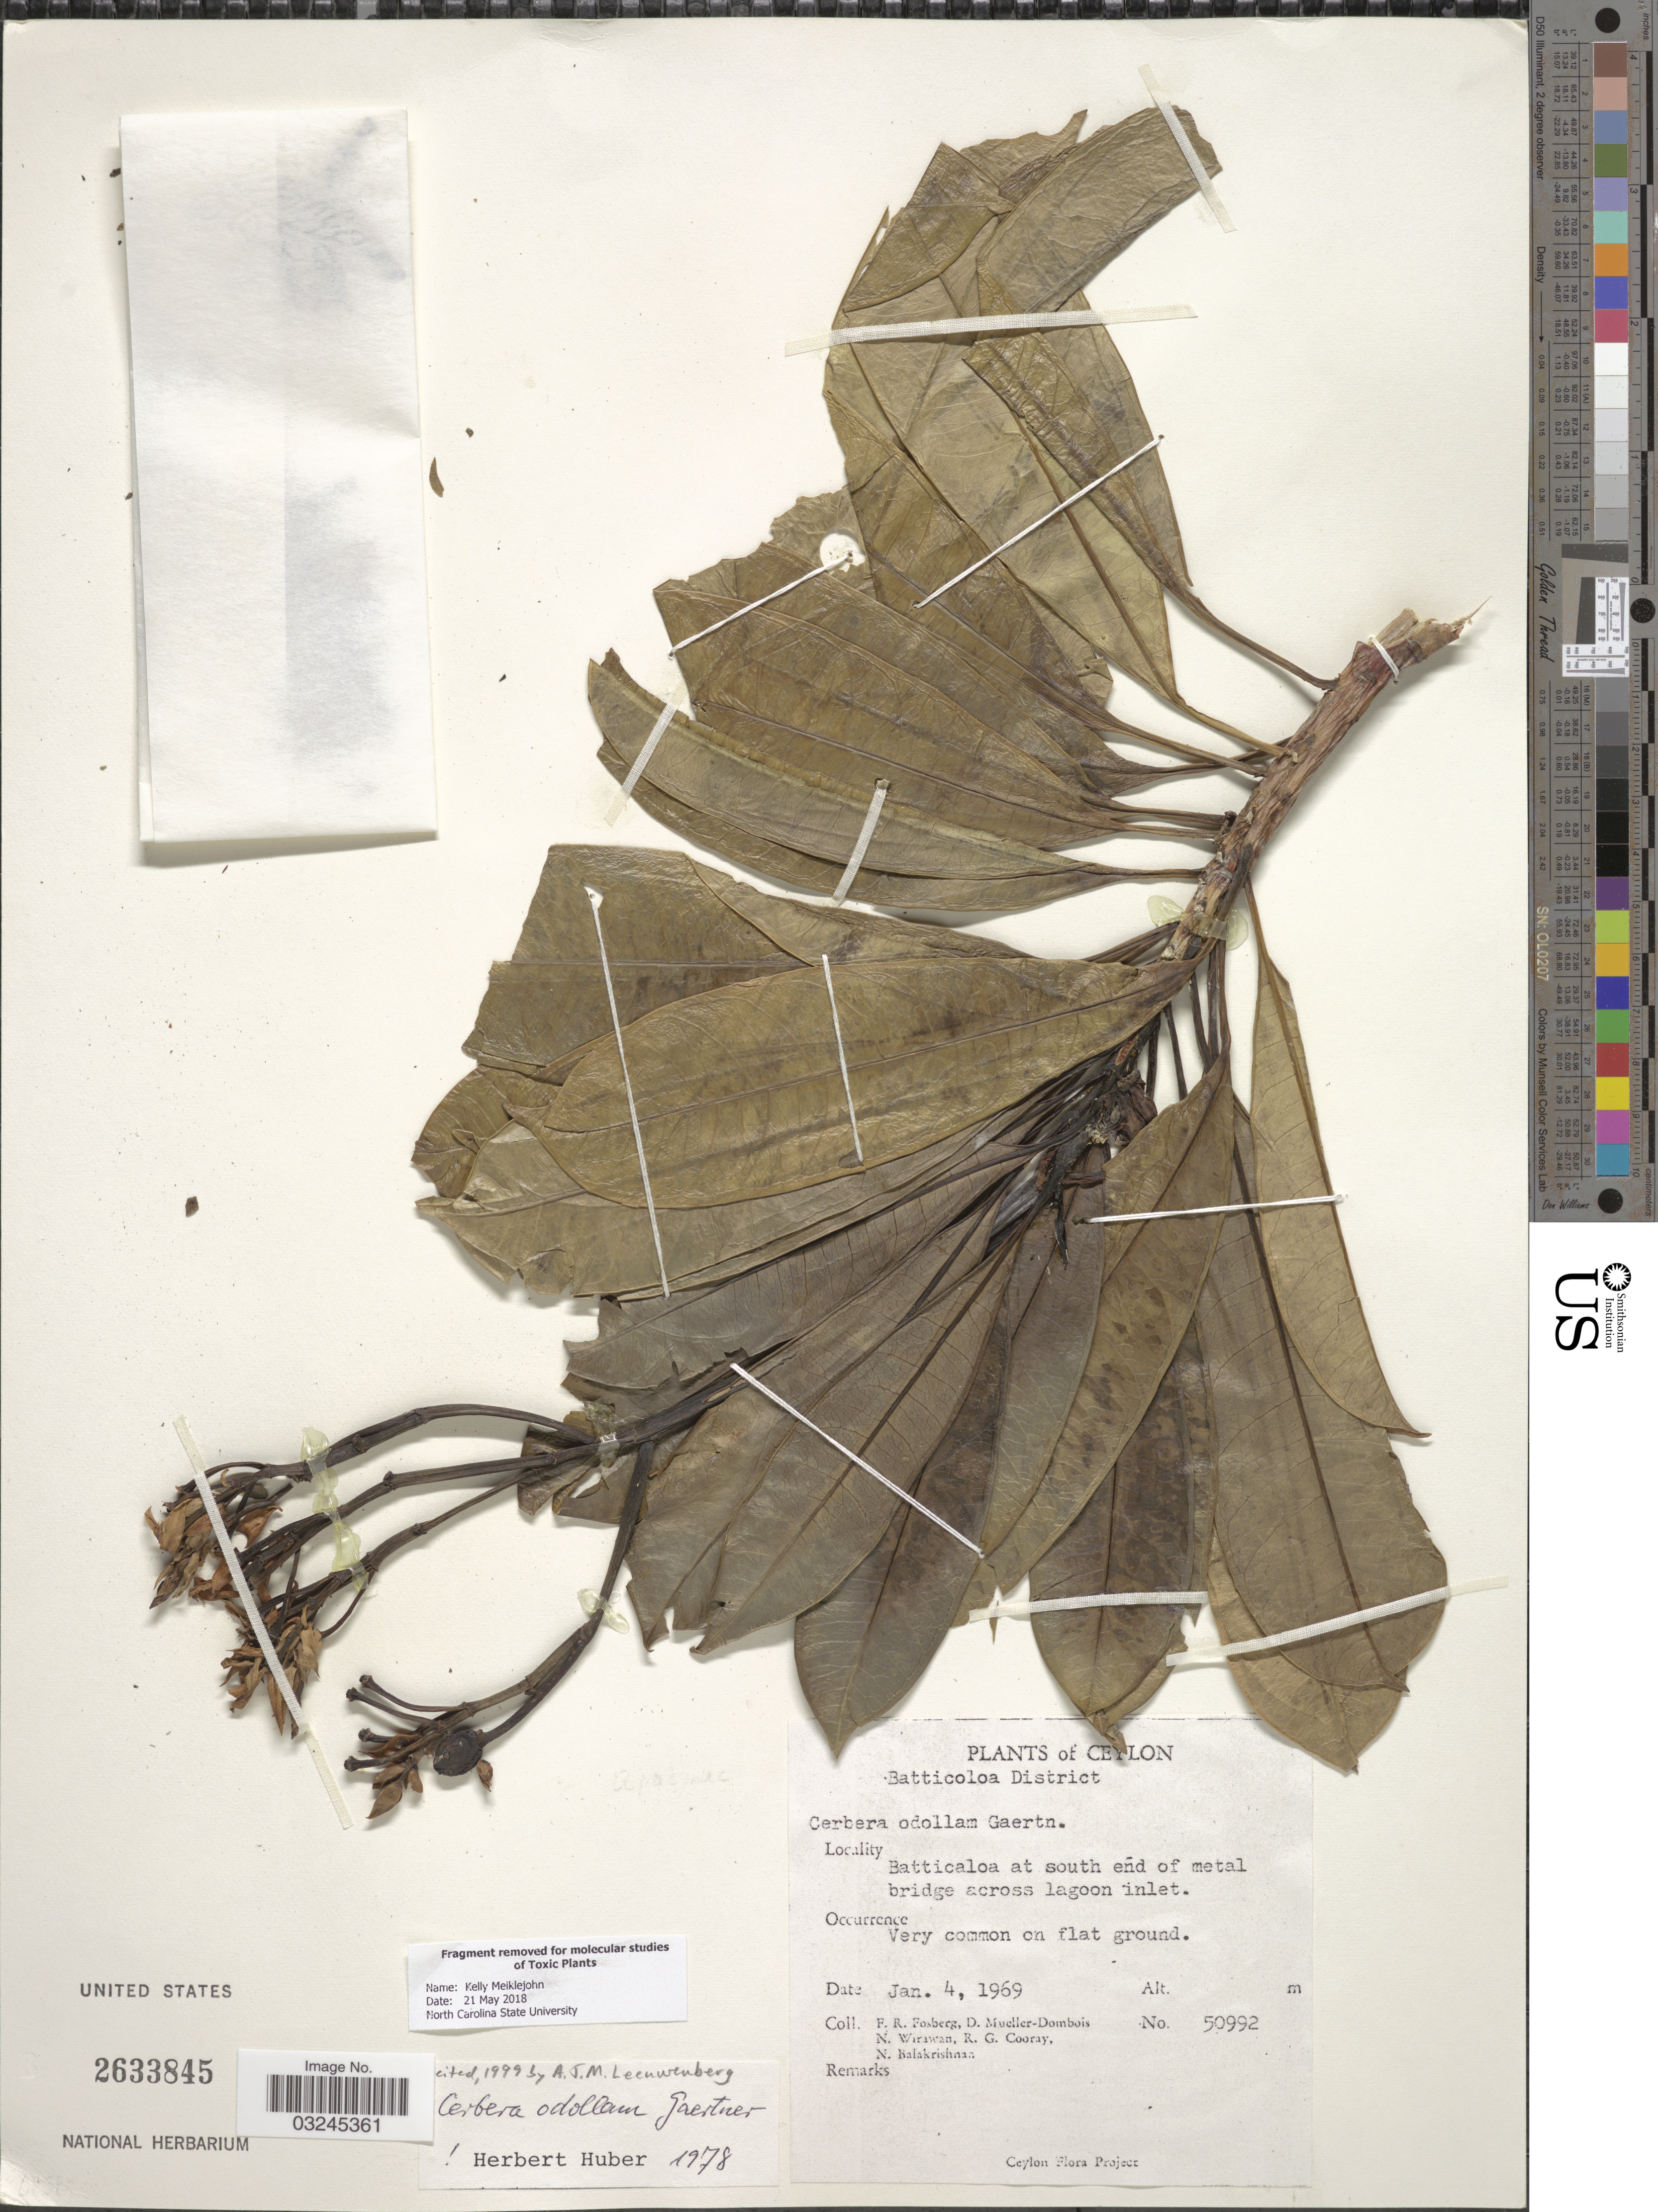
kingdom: Plantae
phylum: Tracheophyta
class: Magnoliopsida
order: Gentianales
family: Apocynaceae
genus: Cerbera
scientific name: Cerbera odollam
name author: Gaertn.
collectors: F. R. Fosberg, D. Mueller-Dombois, N. Wirawan, R. Cooray & N. Balakrishnan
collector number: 50992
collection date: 1969-01-04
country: Sri Lanka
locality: Ceylon. Batticoloa District. Batticaloa at south end of metal bridge across lagoon inlet.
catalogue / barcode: US 2633845